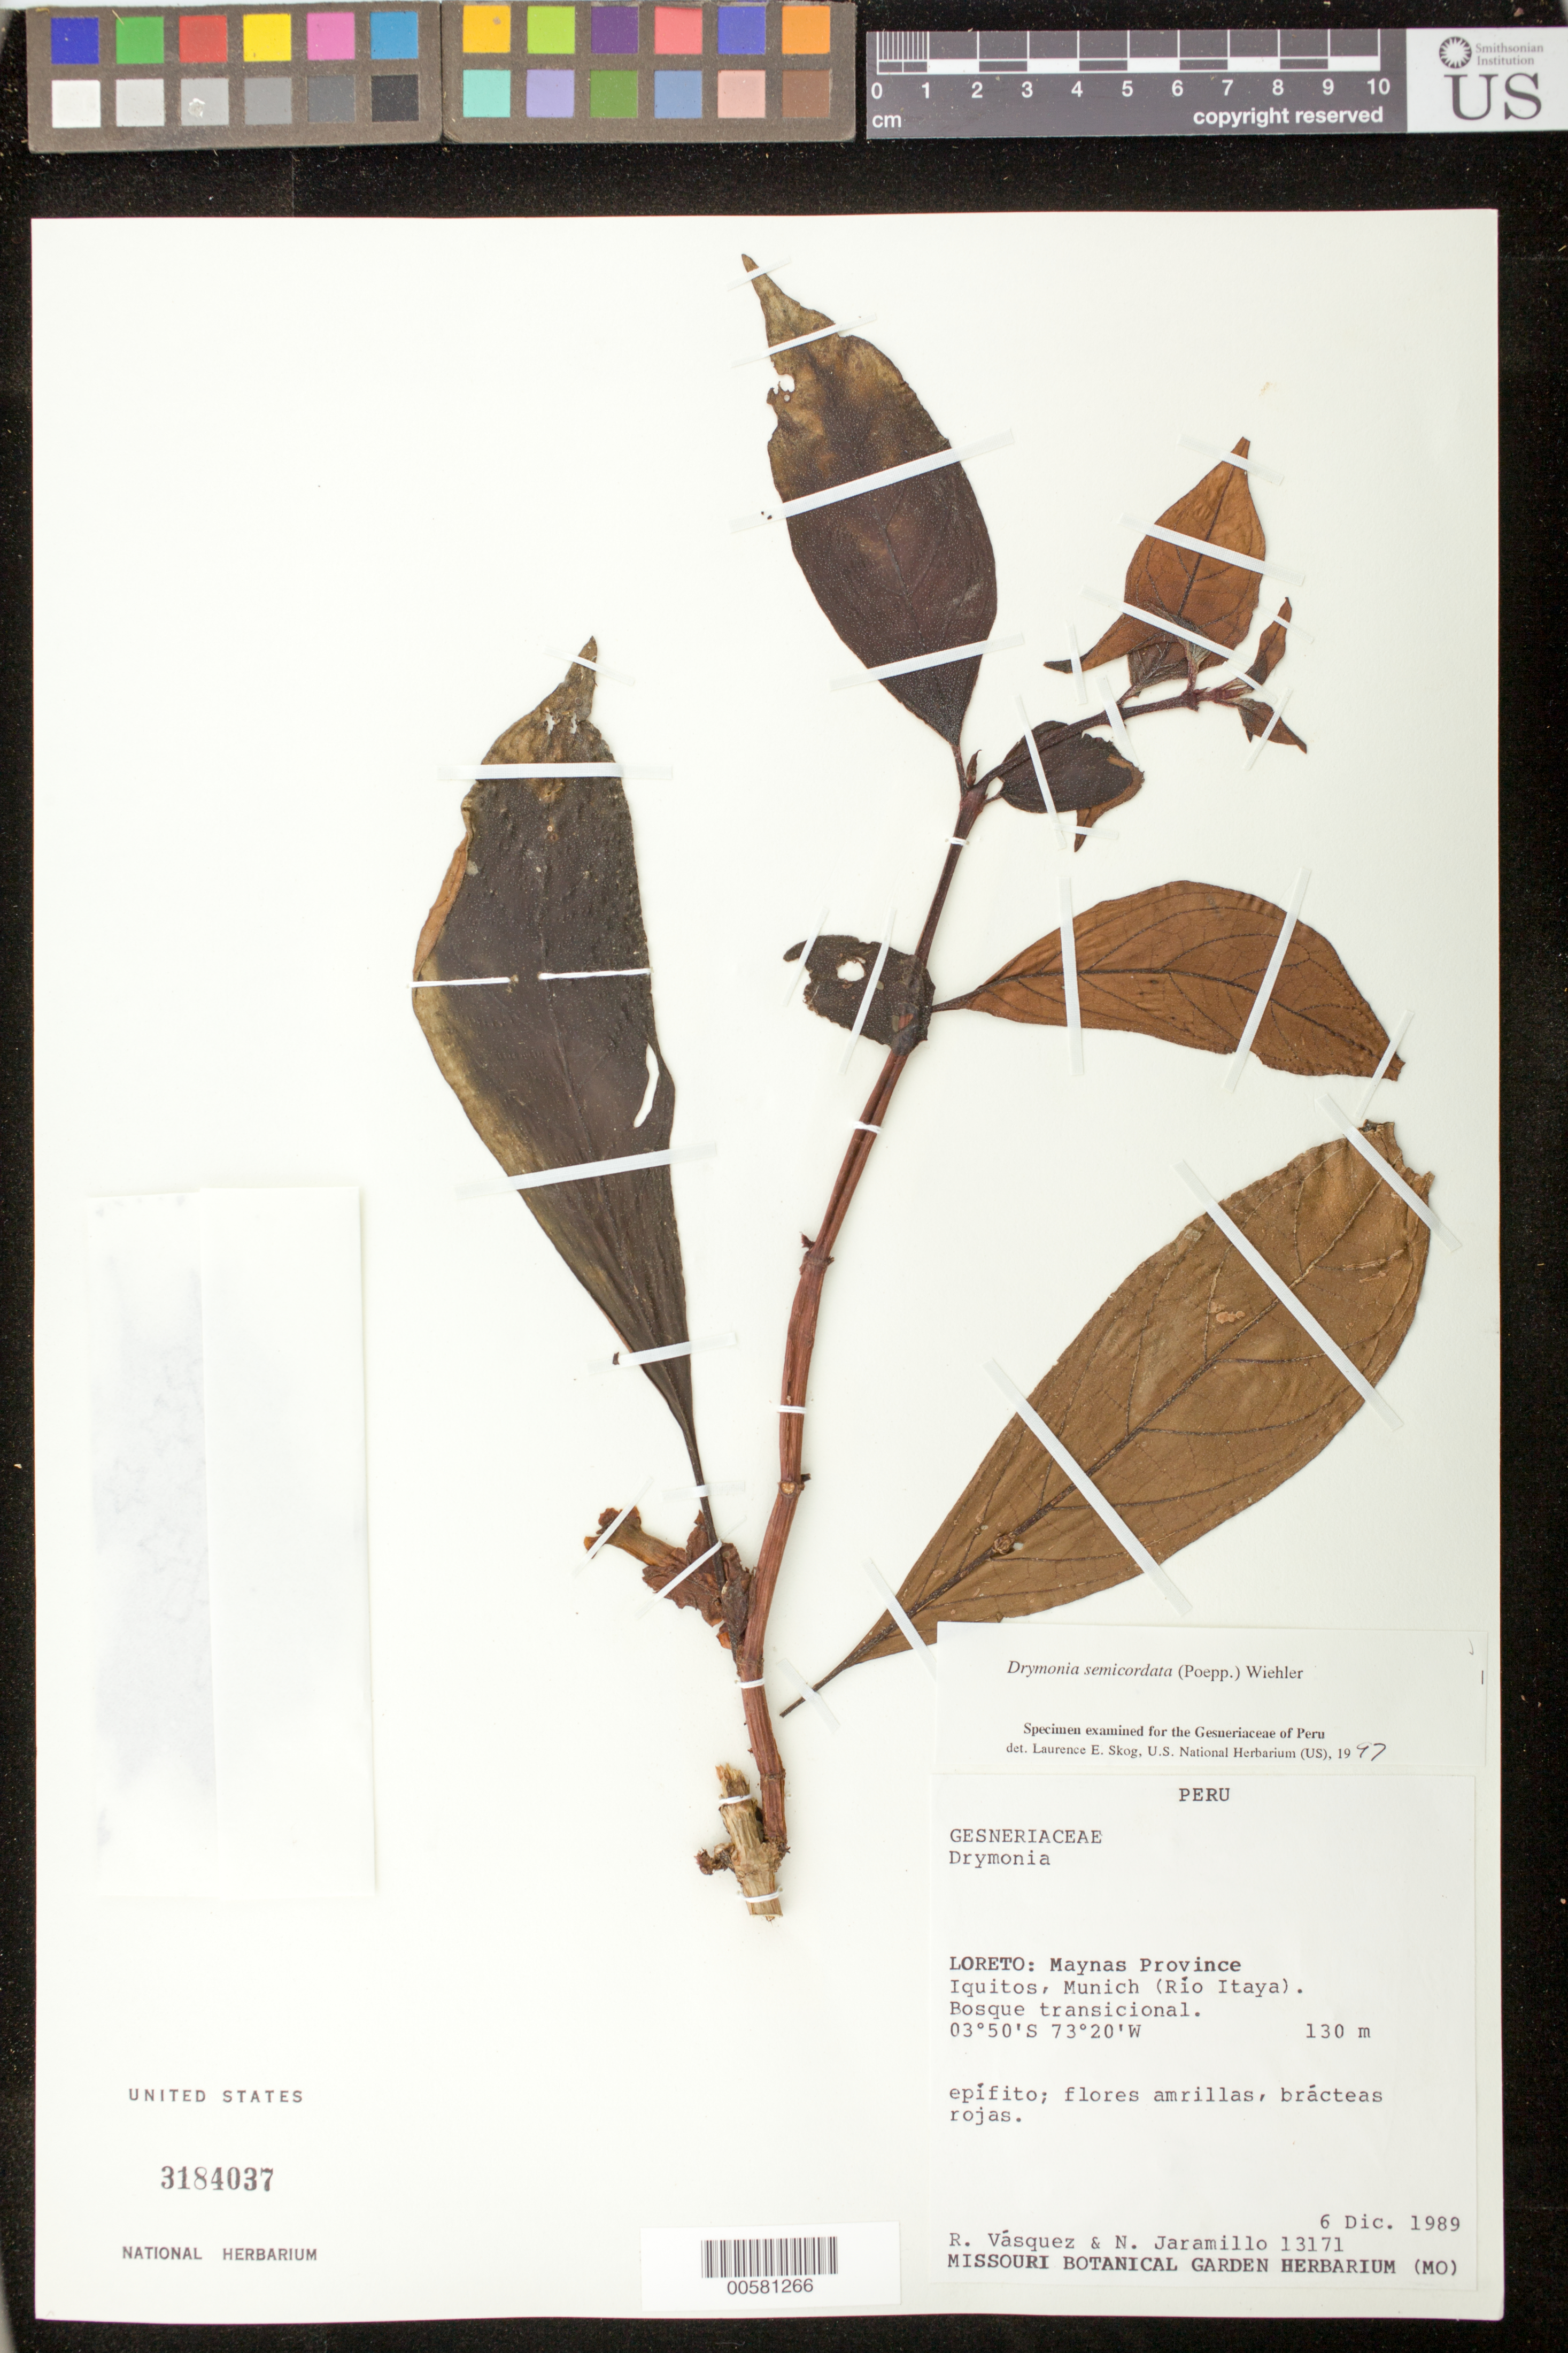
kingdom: Plantae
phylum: Tracheophyta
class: Magnoliopsida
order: Lamiales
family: Gesneriaceae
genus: Drymonia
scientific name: Drymonia semicordata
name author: (Poepp.) Wiehler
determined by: Skog, Laurence E.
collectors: R. Vásquez & N. Jaramillo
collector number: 13171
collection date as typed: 06 Dec 1989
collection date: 1989-12-06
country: Peru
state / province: Loreto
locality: Prov. Maynas; Iquitos, Munich (Río Itaya)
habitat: Bosque transicional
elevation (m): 130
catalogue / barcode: US 3184037